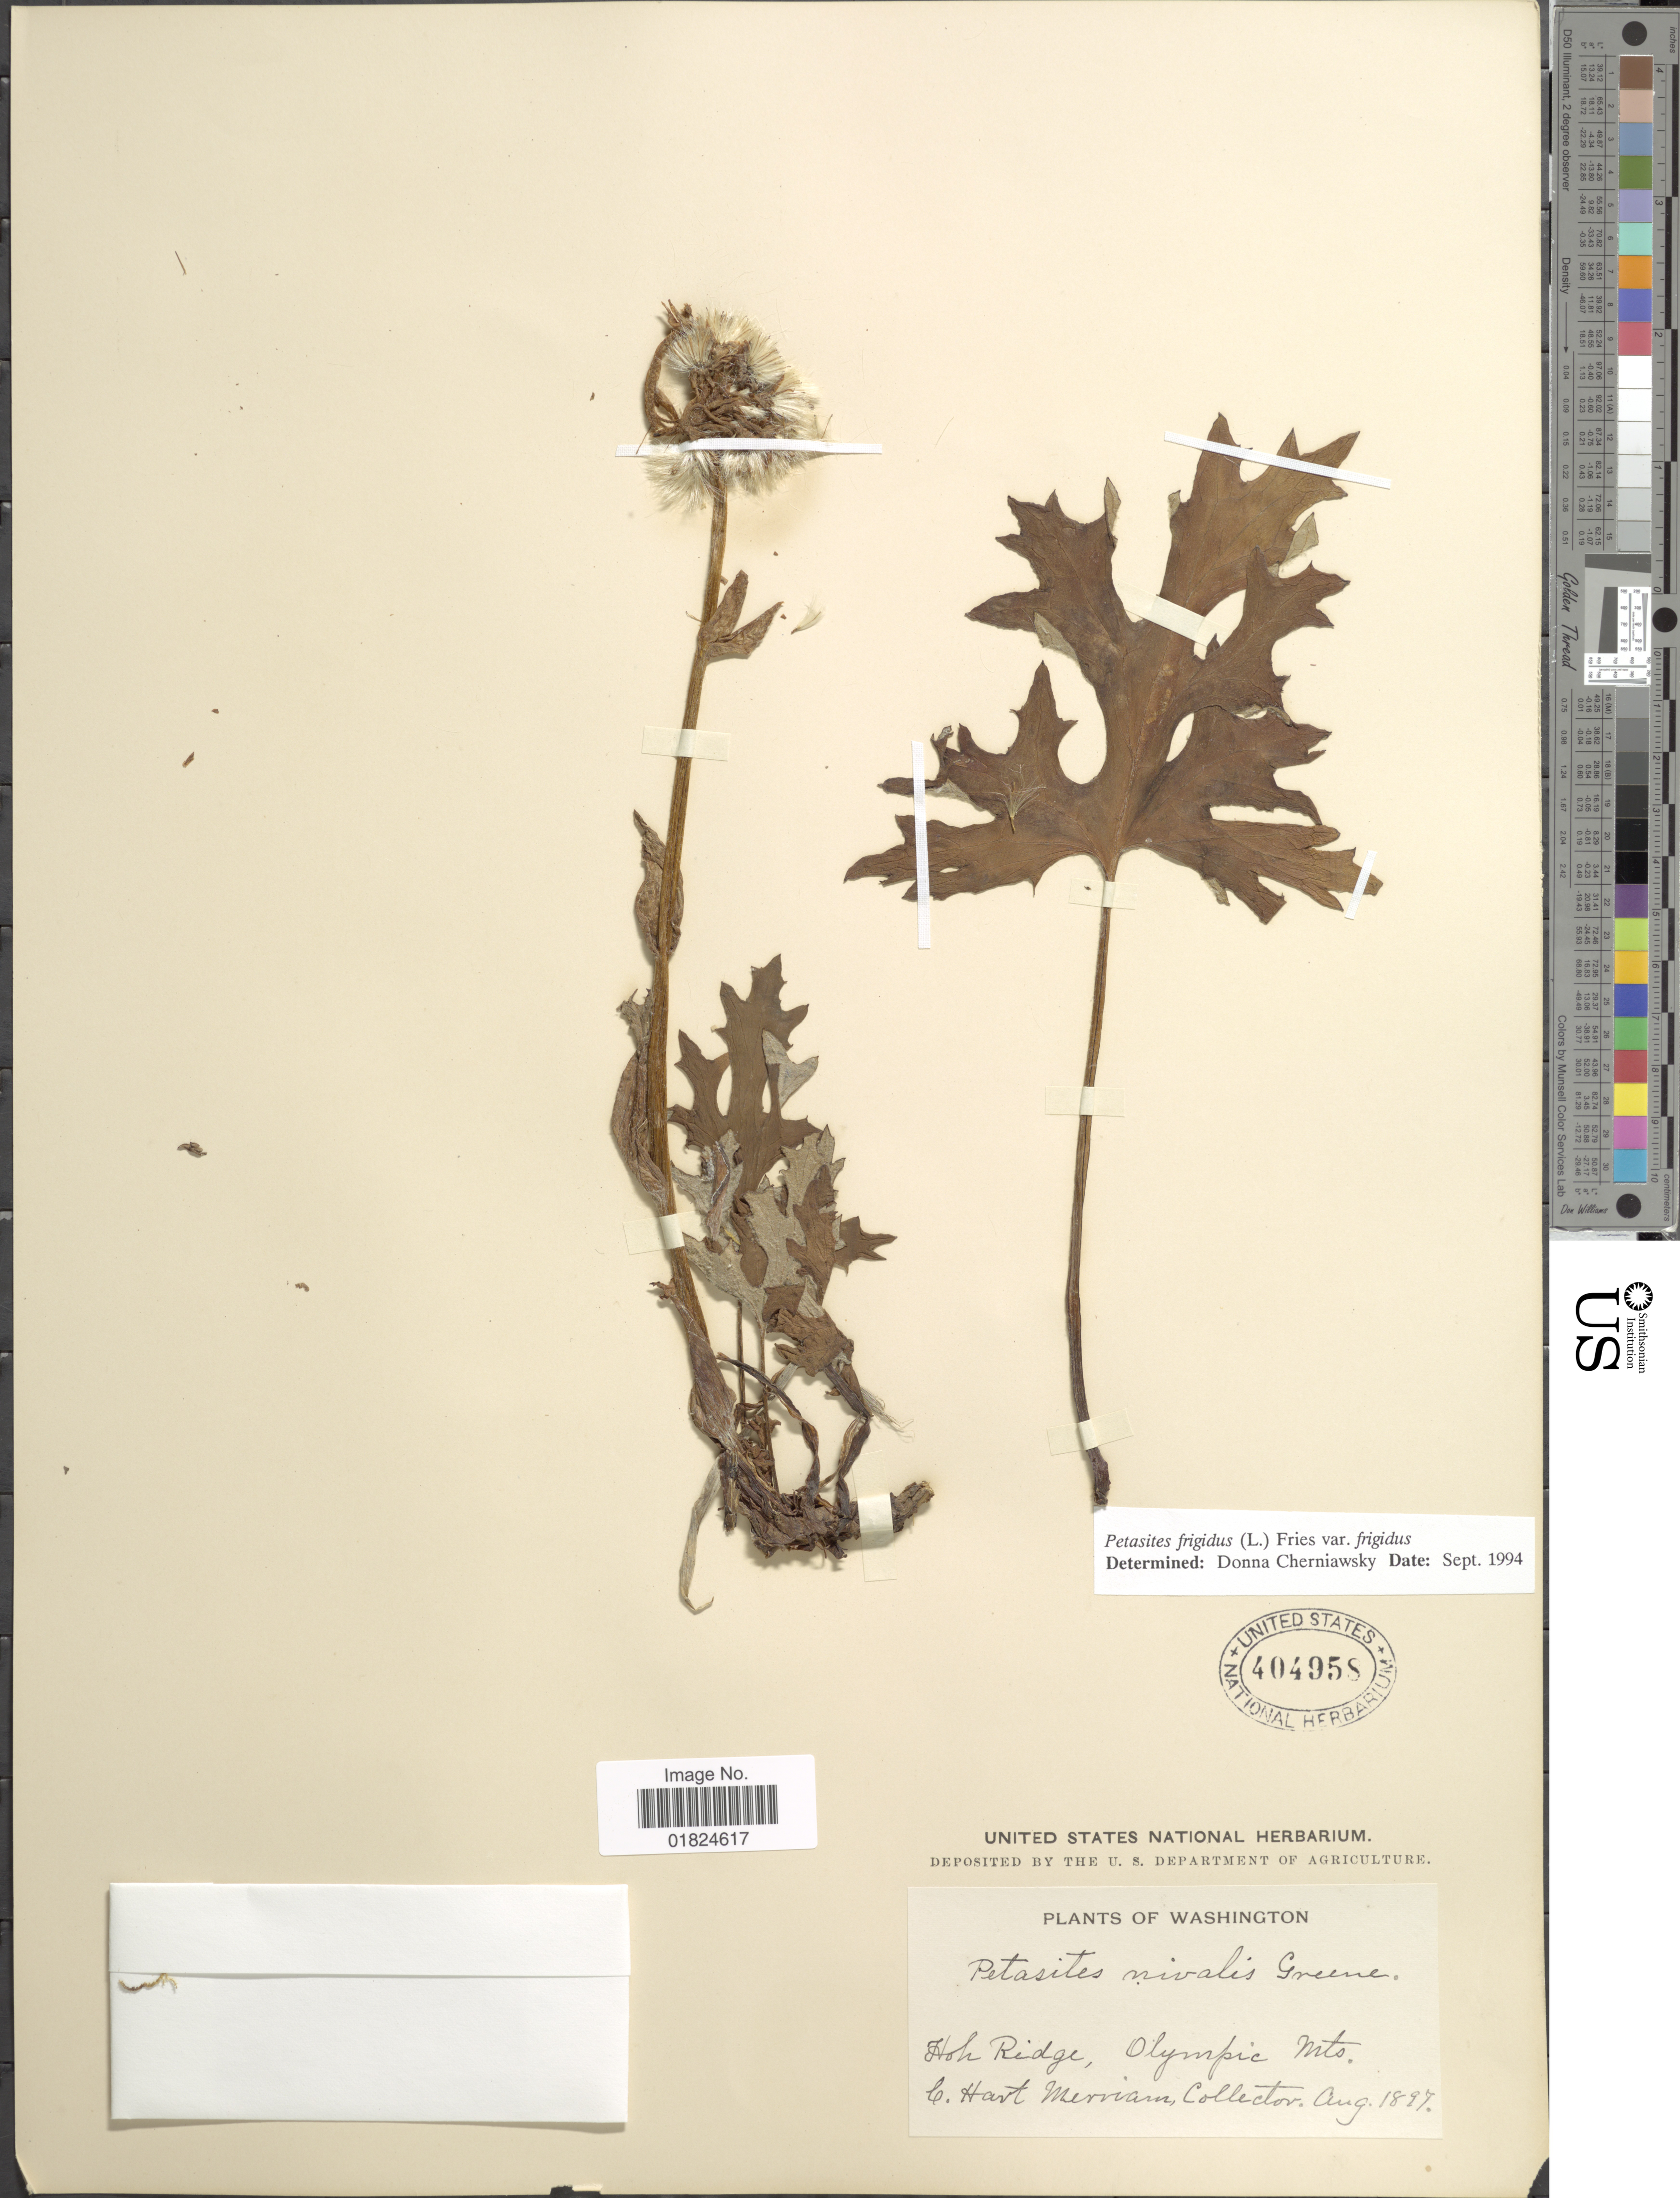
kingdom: Plantae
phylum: Tracheophyta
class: Magnoliopsida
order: Asterales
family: Asteraceae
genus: Petasites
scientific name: Petasites frigidus var. frigidus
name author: (L.) Fr.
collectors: C. Merriam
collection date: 1897-08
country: United States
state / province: Washington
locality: Washington. Hoh Ridge, Olympic Mts.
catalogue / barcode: US 404958